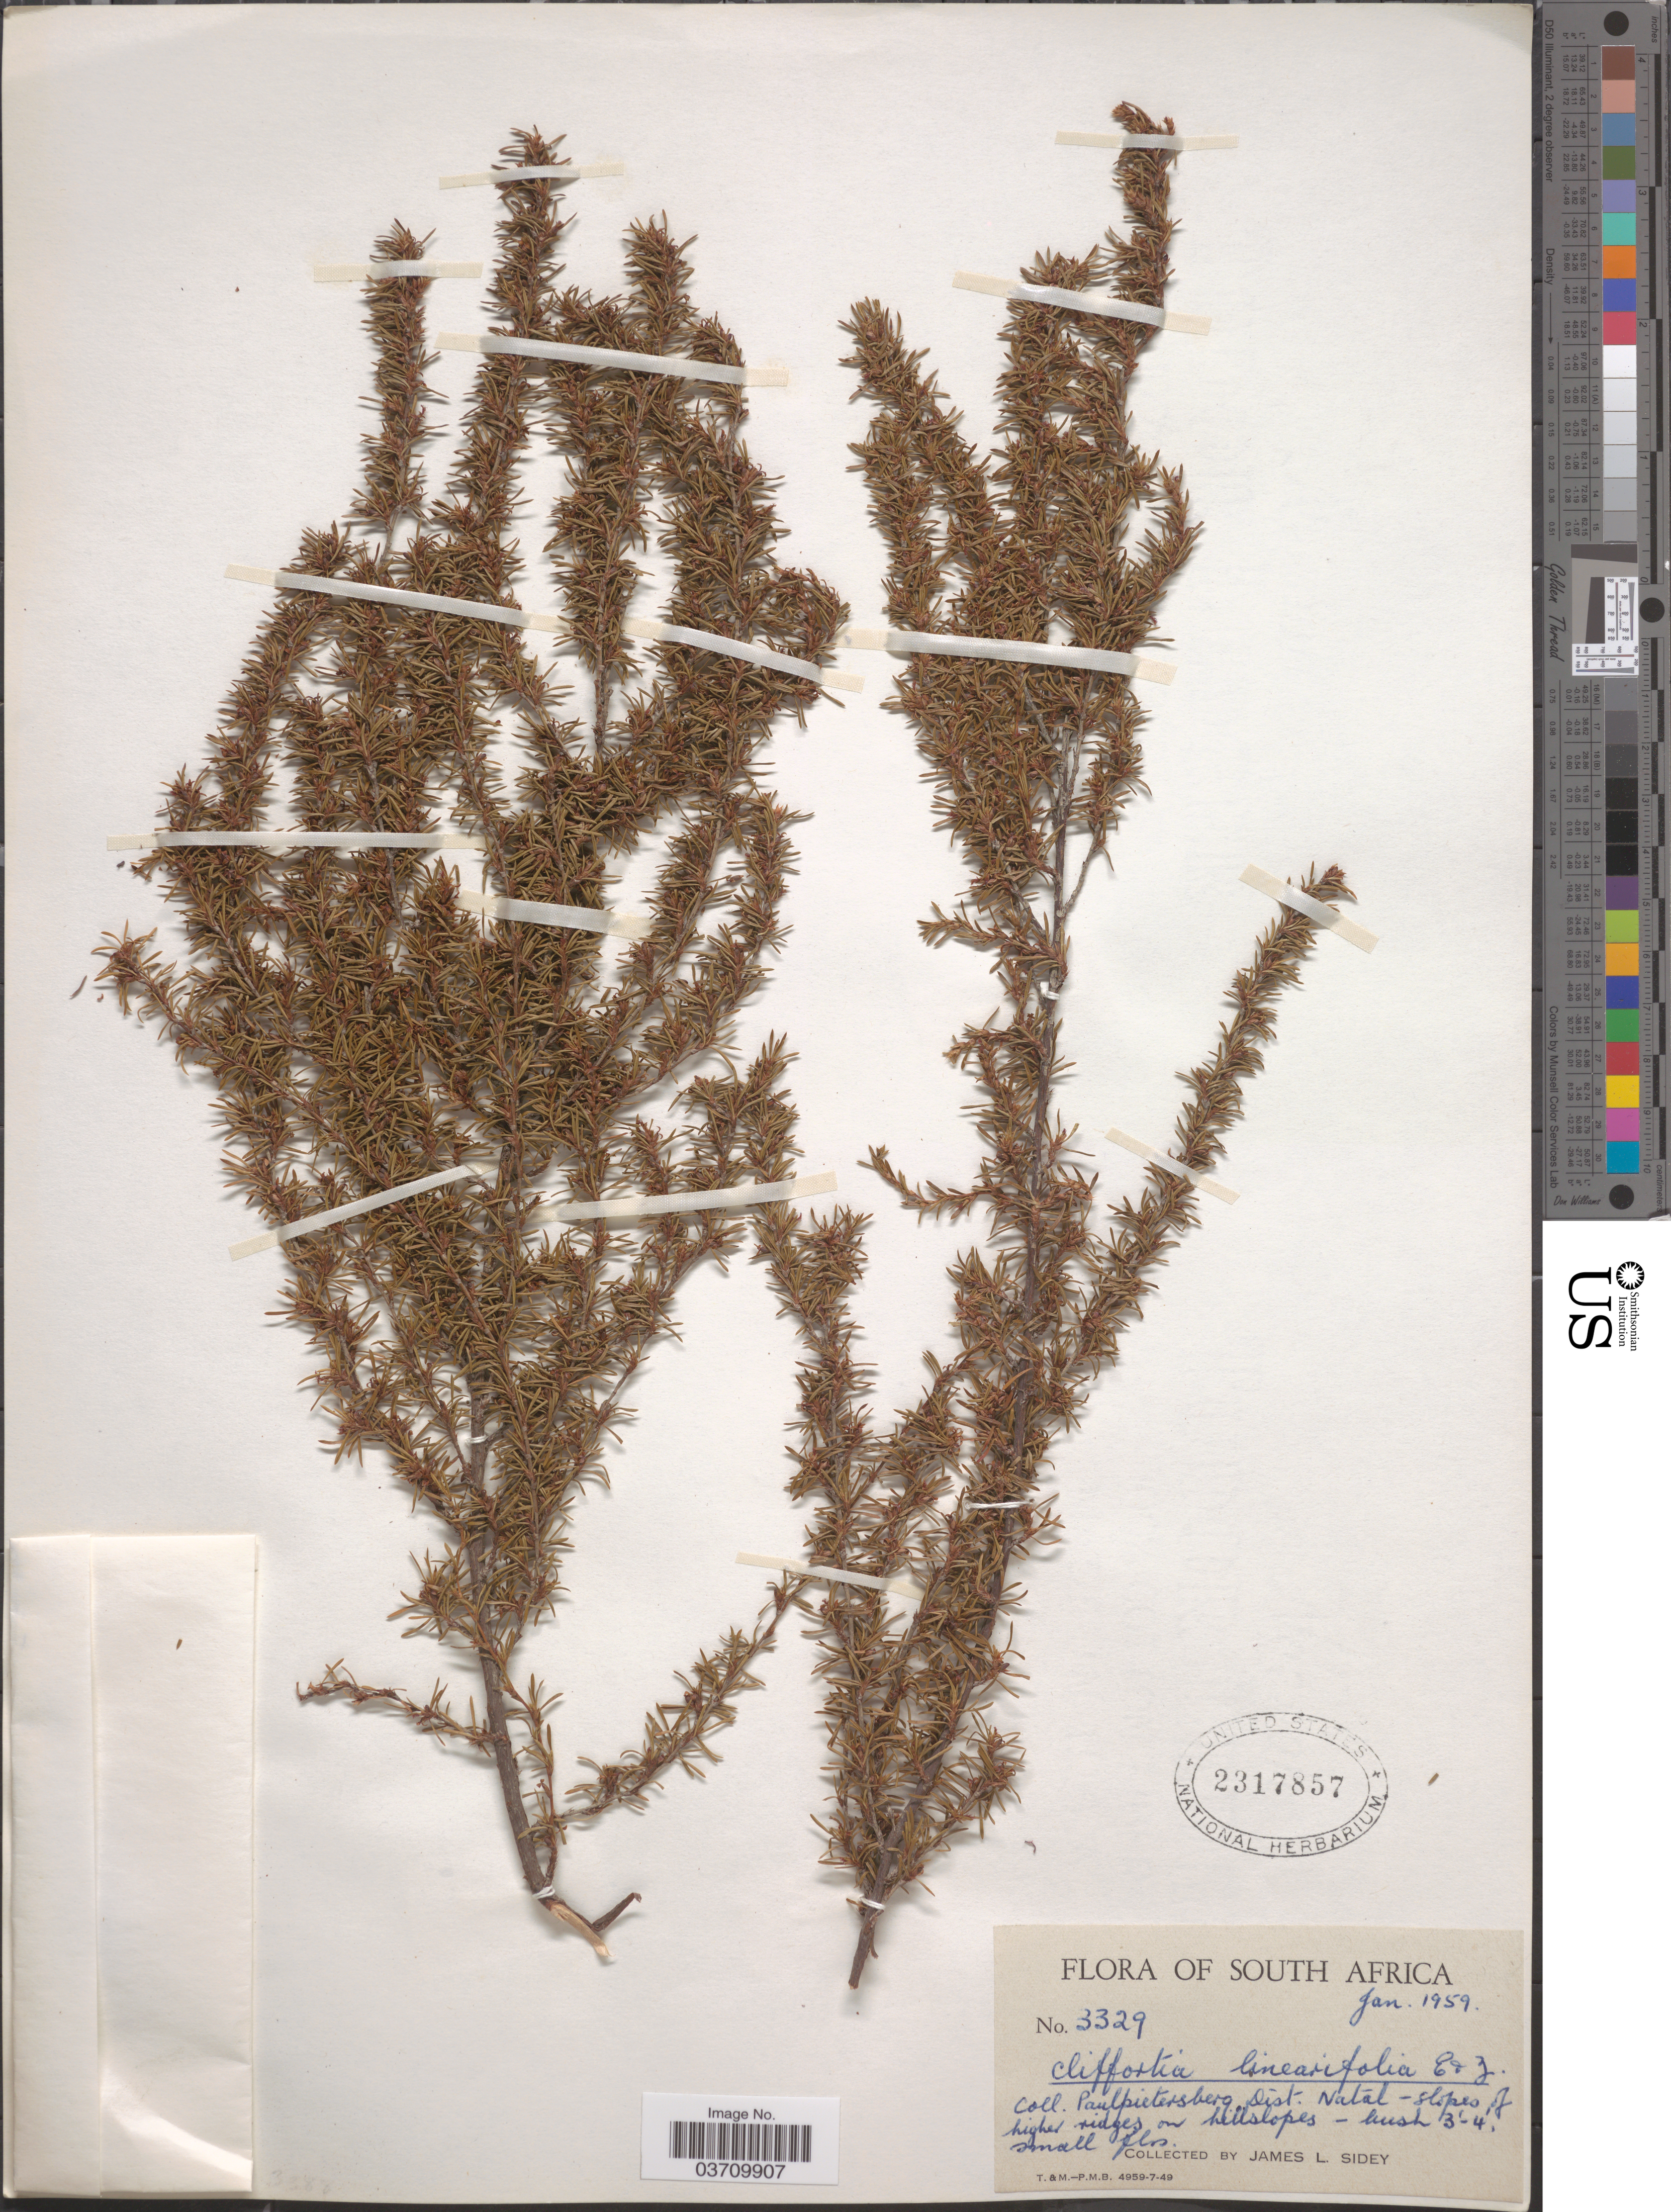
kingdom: Plantae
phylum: Tracheophyta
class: Magnoliopsida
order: Rosales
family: Rosaceae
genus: Cliffortia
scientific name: Cliffortia linearifolia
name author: Eckl. & Zeyh.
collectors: J. L. Sidey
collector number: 3329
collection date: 1959-01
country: South Africa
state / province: KwaZulu-Natal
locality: Paulpietersberg Dist. Natal-slopes of higher ridges on hillslopes.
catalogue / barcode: US 2317857